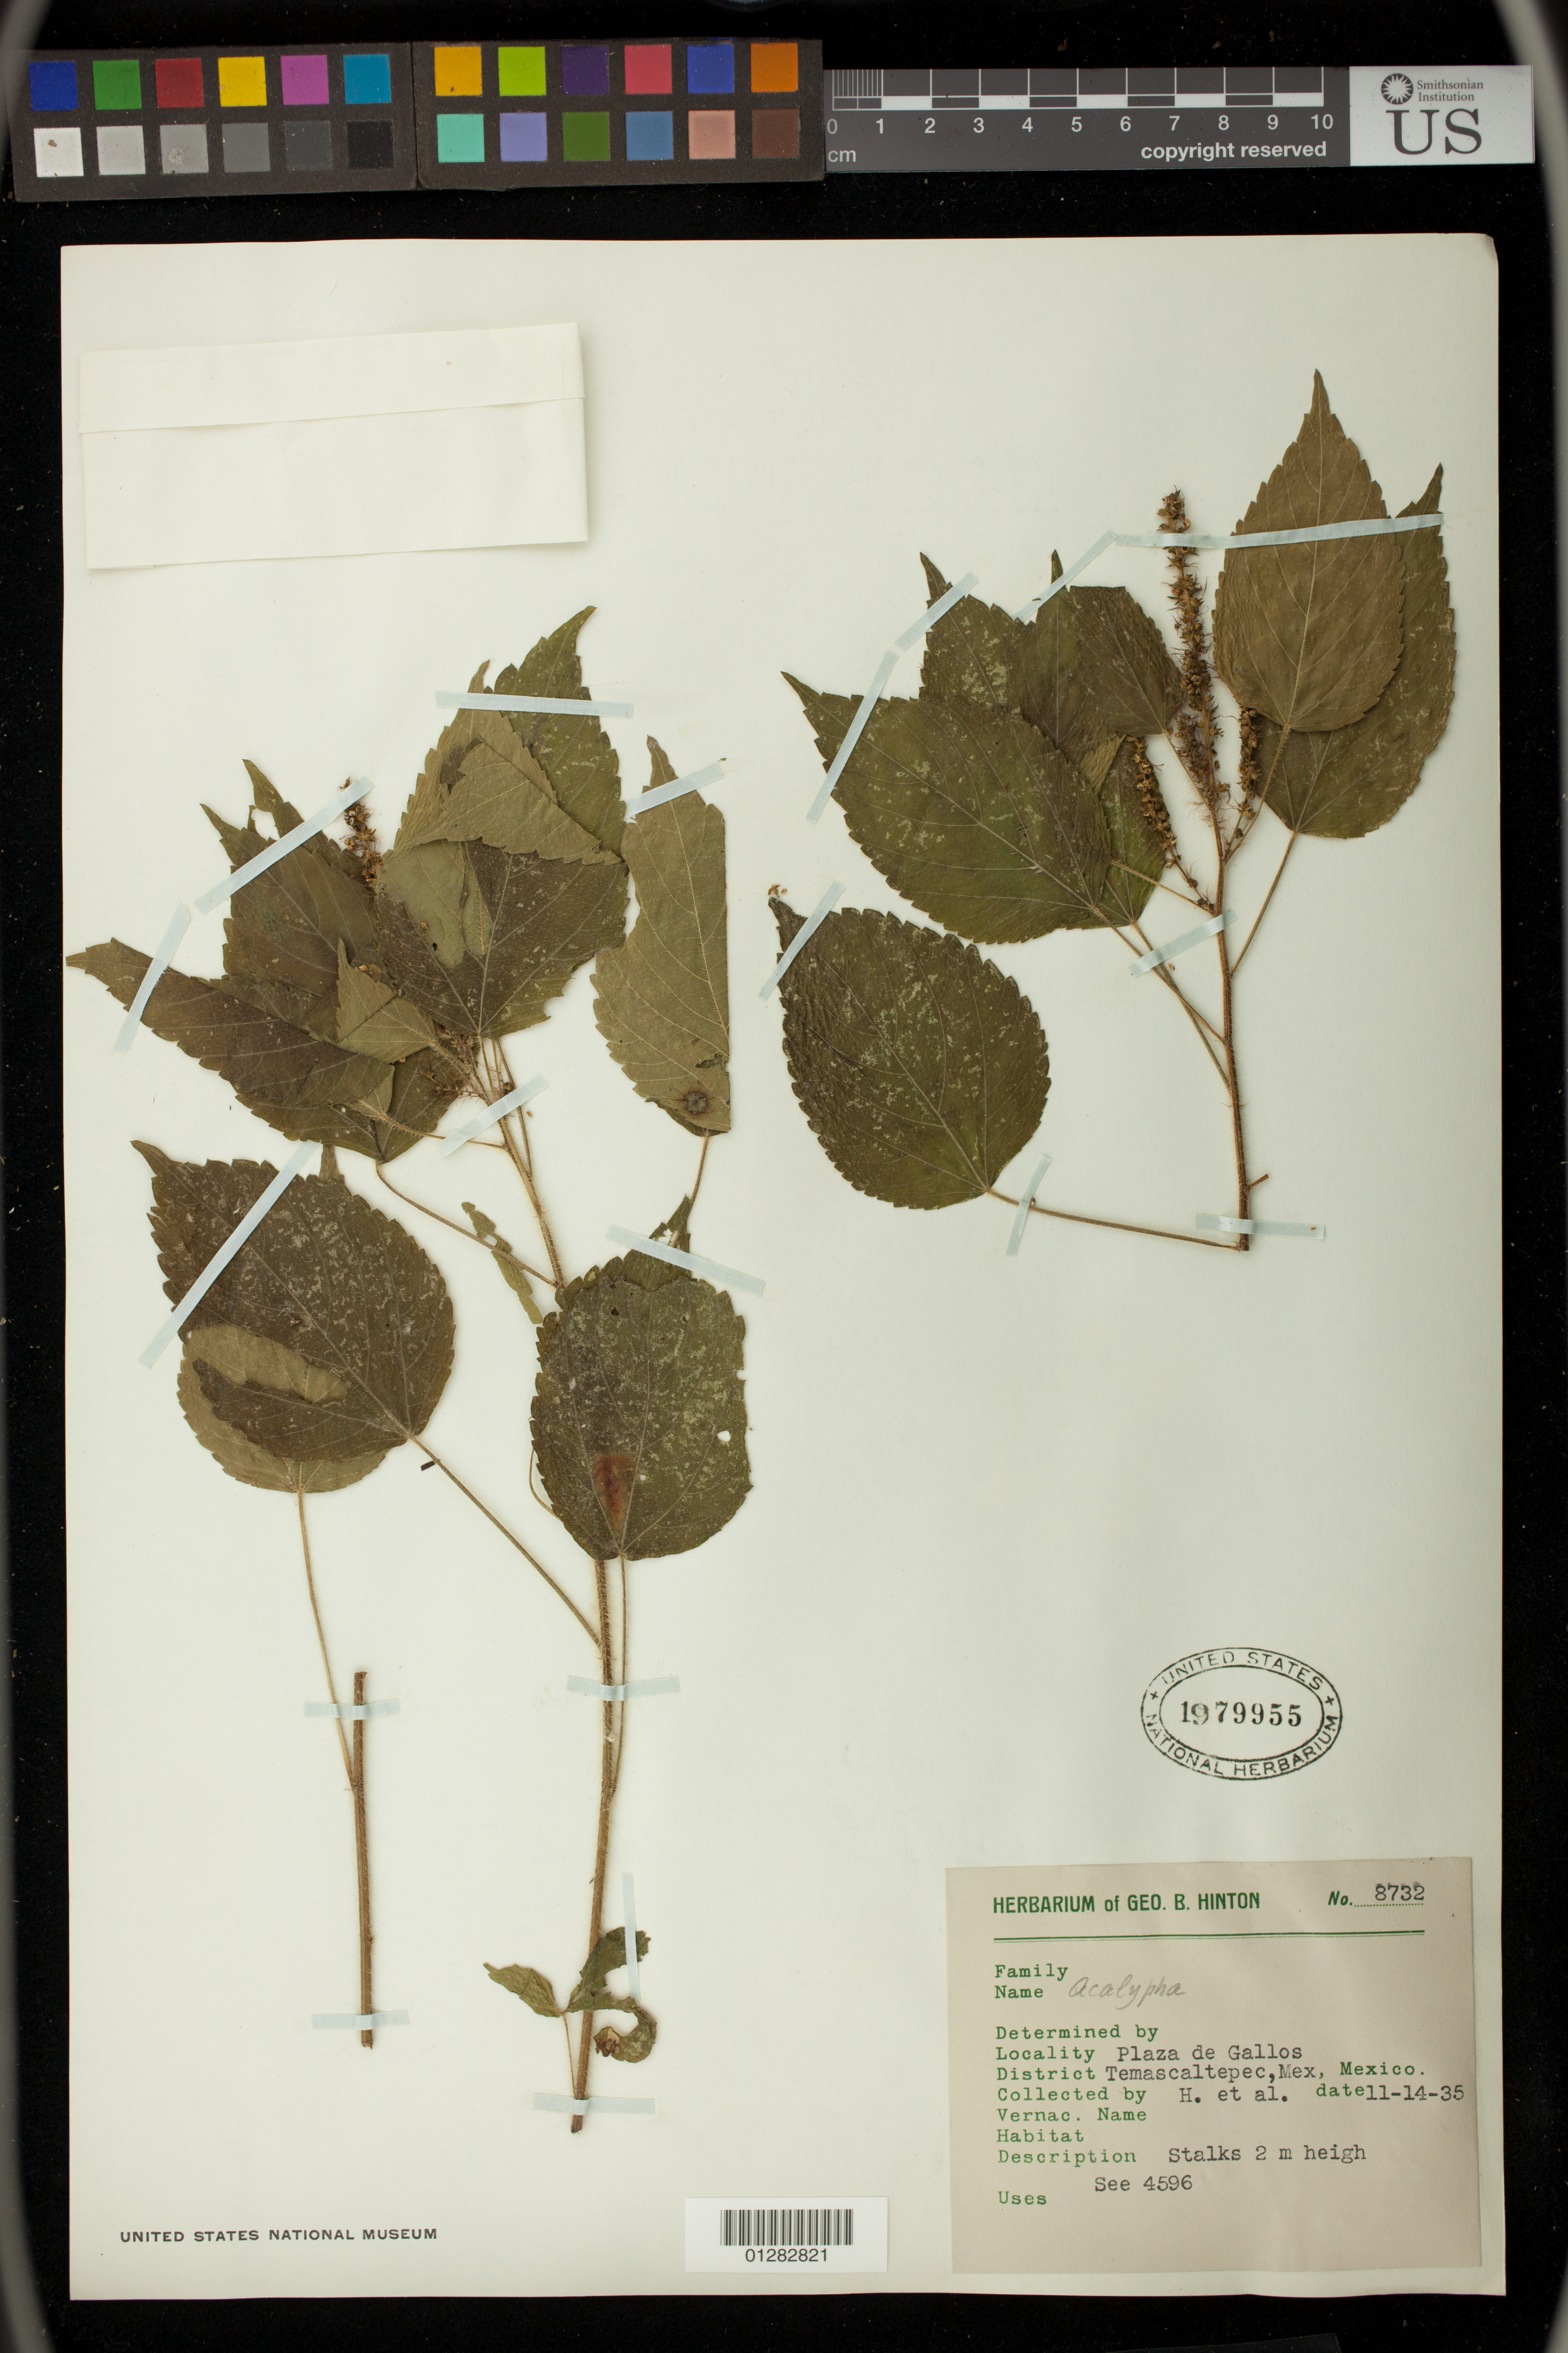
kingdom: Plantae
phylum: Tracheophyta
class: Magnoliopsida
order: Malpighiales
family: Euphorbiaceae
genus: Acalypha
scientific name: Acalypha sp.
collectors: G. B. Hinton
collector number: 8732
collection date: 1935-11-14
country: Mexico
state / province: Mexico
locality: Plaza de Gallos, Temascaltepec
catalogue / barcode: US 1979955